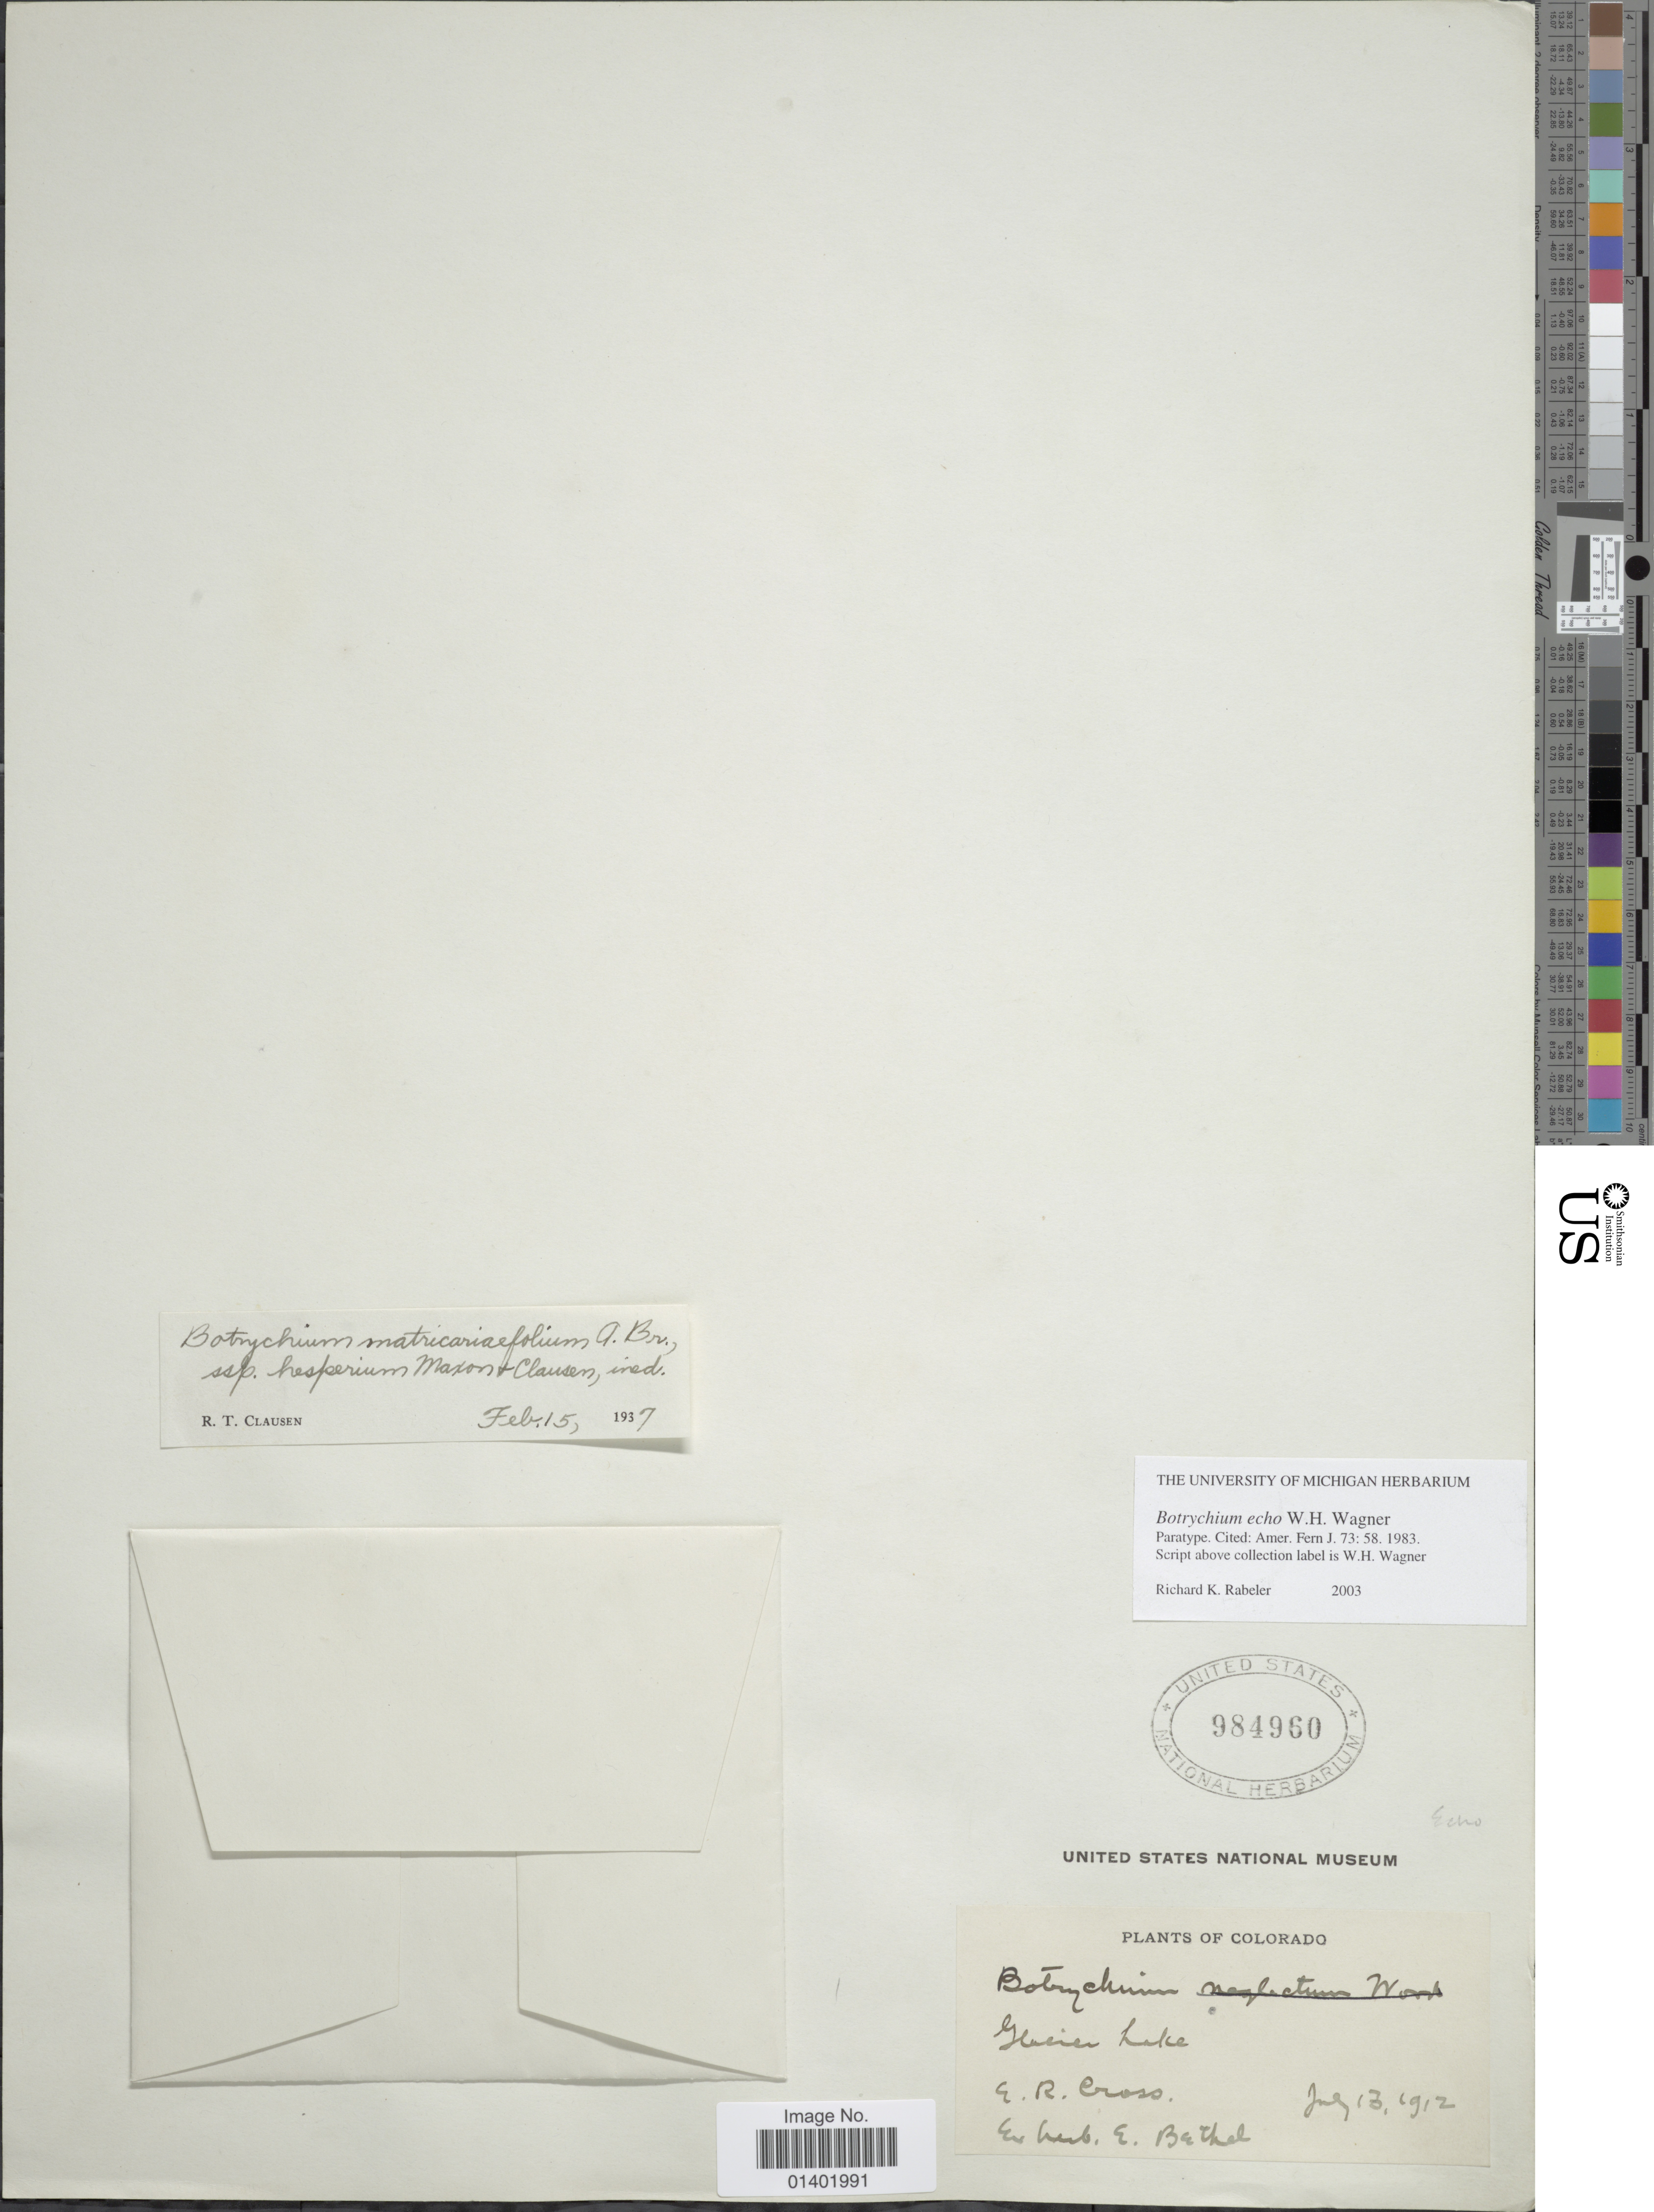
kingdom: Plantae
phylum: Tracheophyta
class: Polypodiopsida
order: Ophioglossales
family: Ophioglossaceae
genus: Botrychium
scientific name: Botrychium echo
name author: W.H. Wagner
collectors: E. Cross & E. Bethel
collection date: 1912-07-13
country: United States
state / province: Colorado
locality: Glacier Lake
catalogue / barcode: US 984960